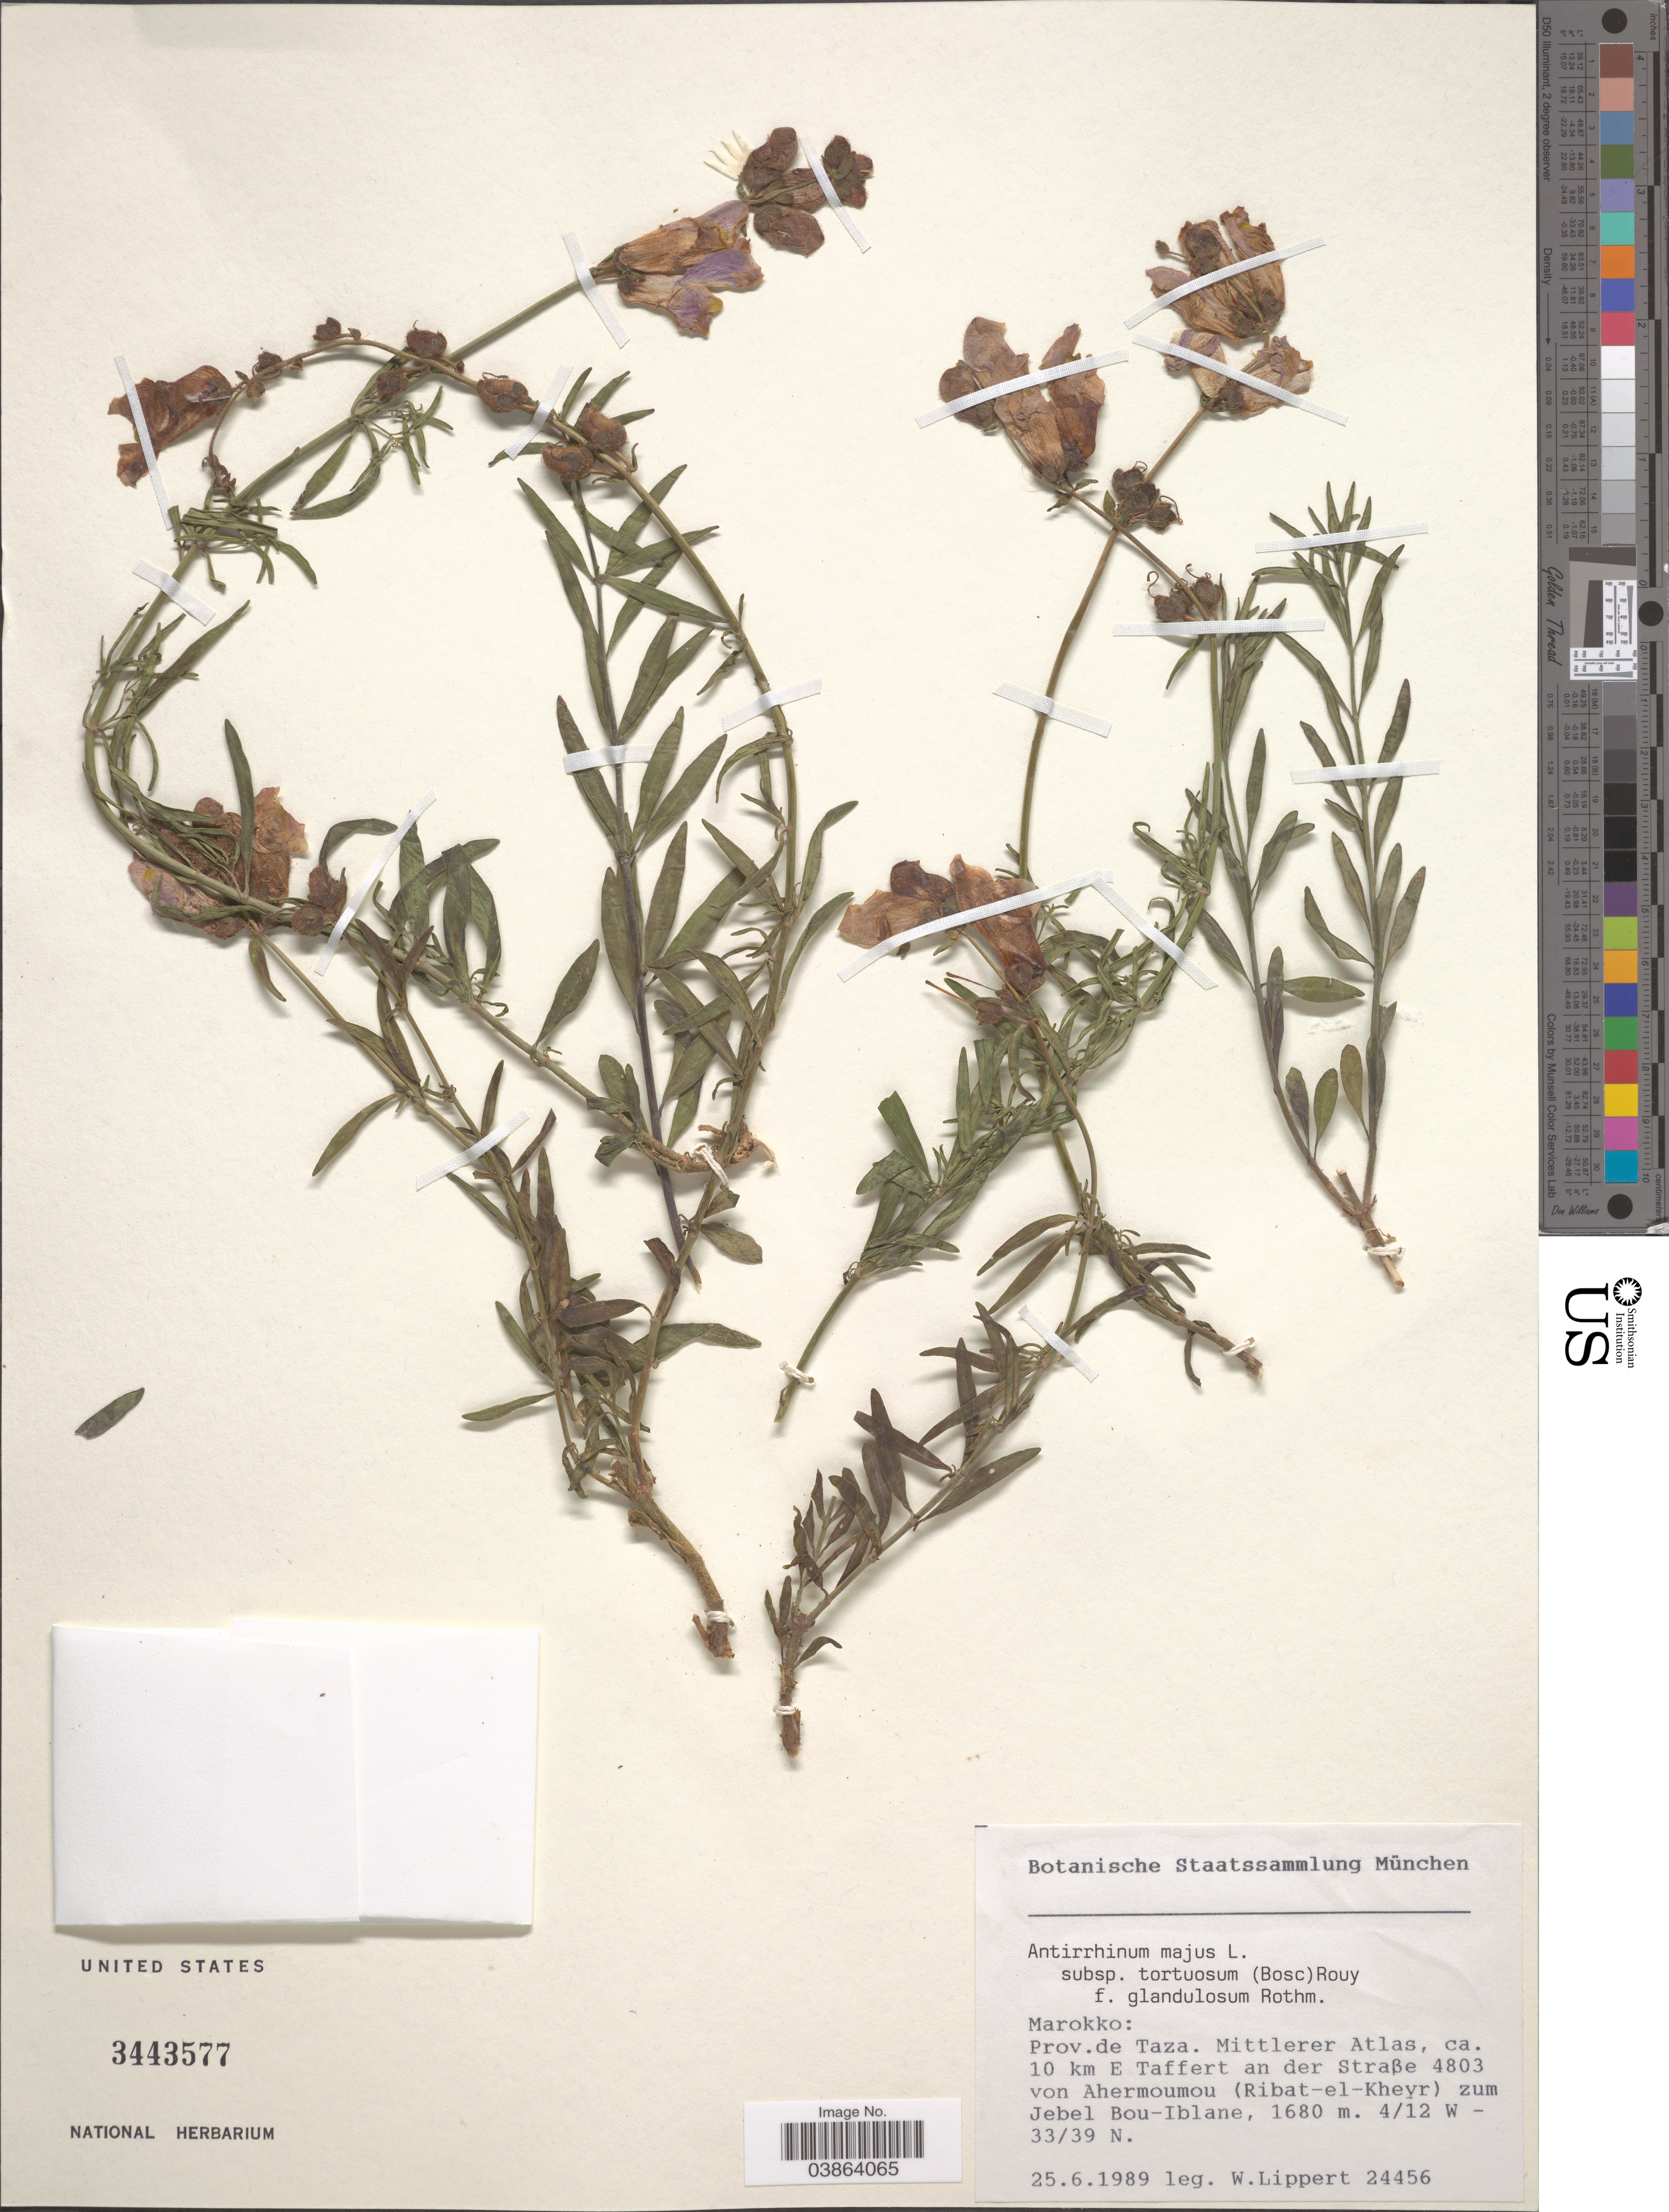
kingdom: Plantae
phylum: Tracheophyta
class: Magnoliopsida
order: Lamiales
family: Plantaginaceae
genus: Antirrhinum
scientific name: Antirrhinum majus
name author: L.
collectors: W. Lippert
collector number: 24456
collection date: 1989-06-25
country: Morocco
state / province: Taza-Al Hoceima-Taounate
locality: Prov. de Taza. Mittlerer Atlas, ca. 10 km E Taffert an der Straße 4803 von Ahermoumou (Ribat-el-Kheyr) zum Jebel Bou-Iblane.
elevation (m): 1680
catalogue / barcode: US 3443577